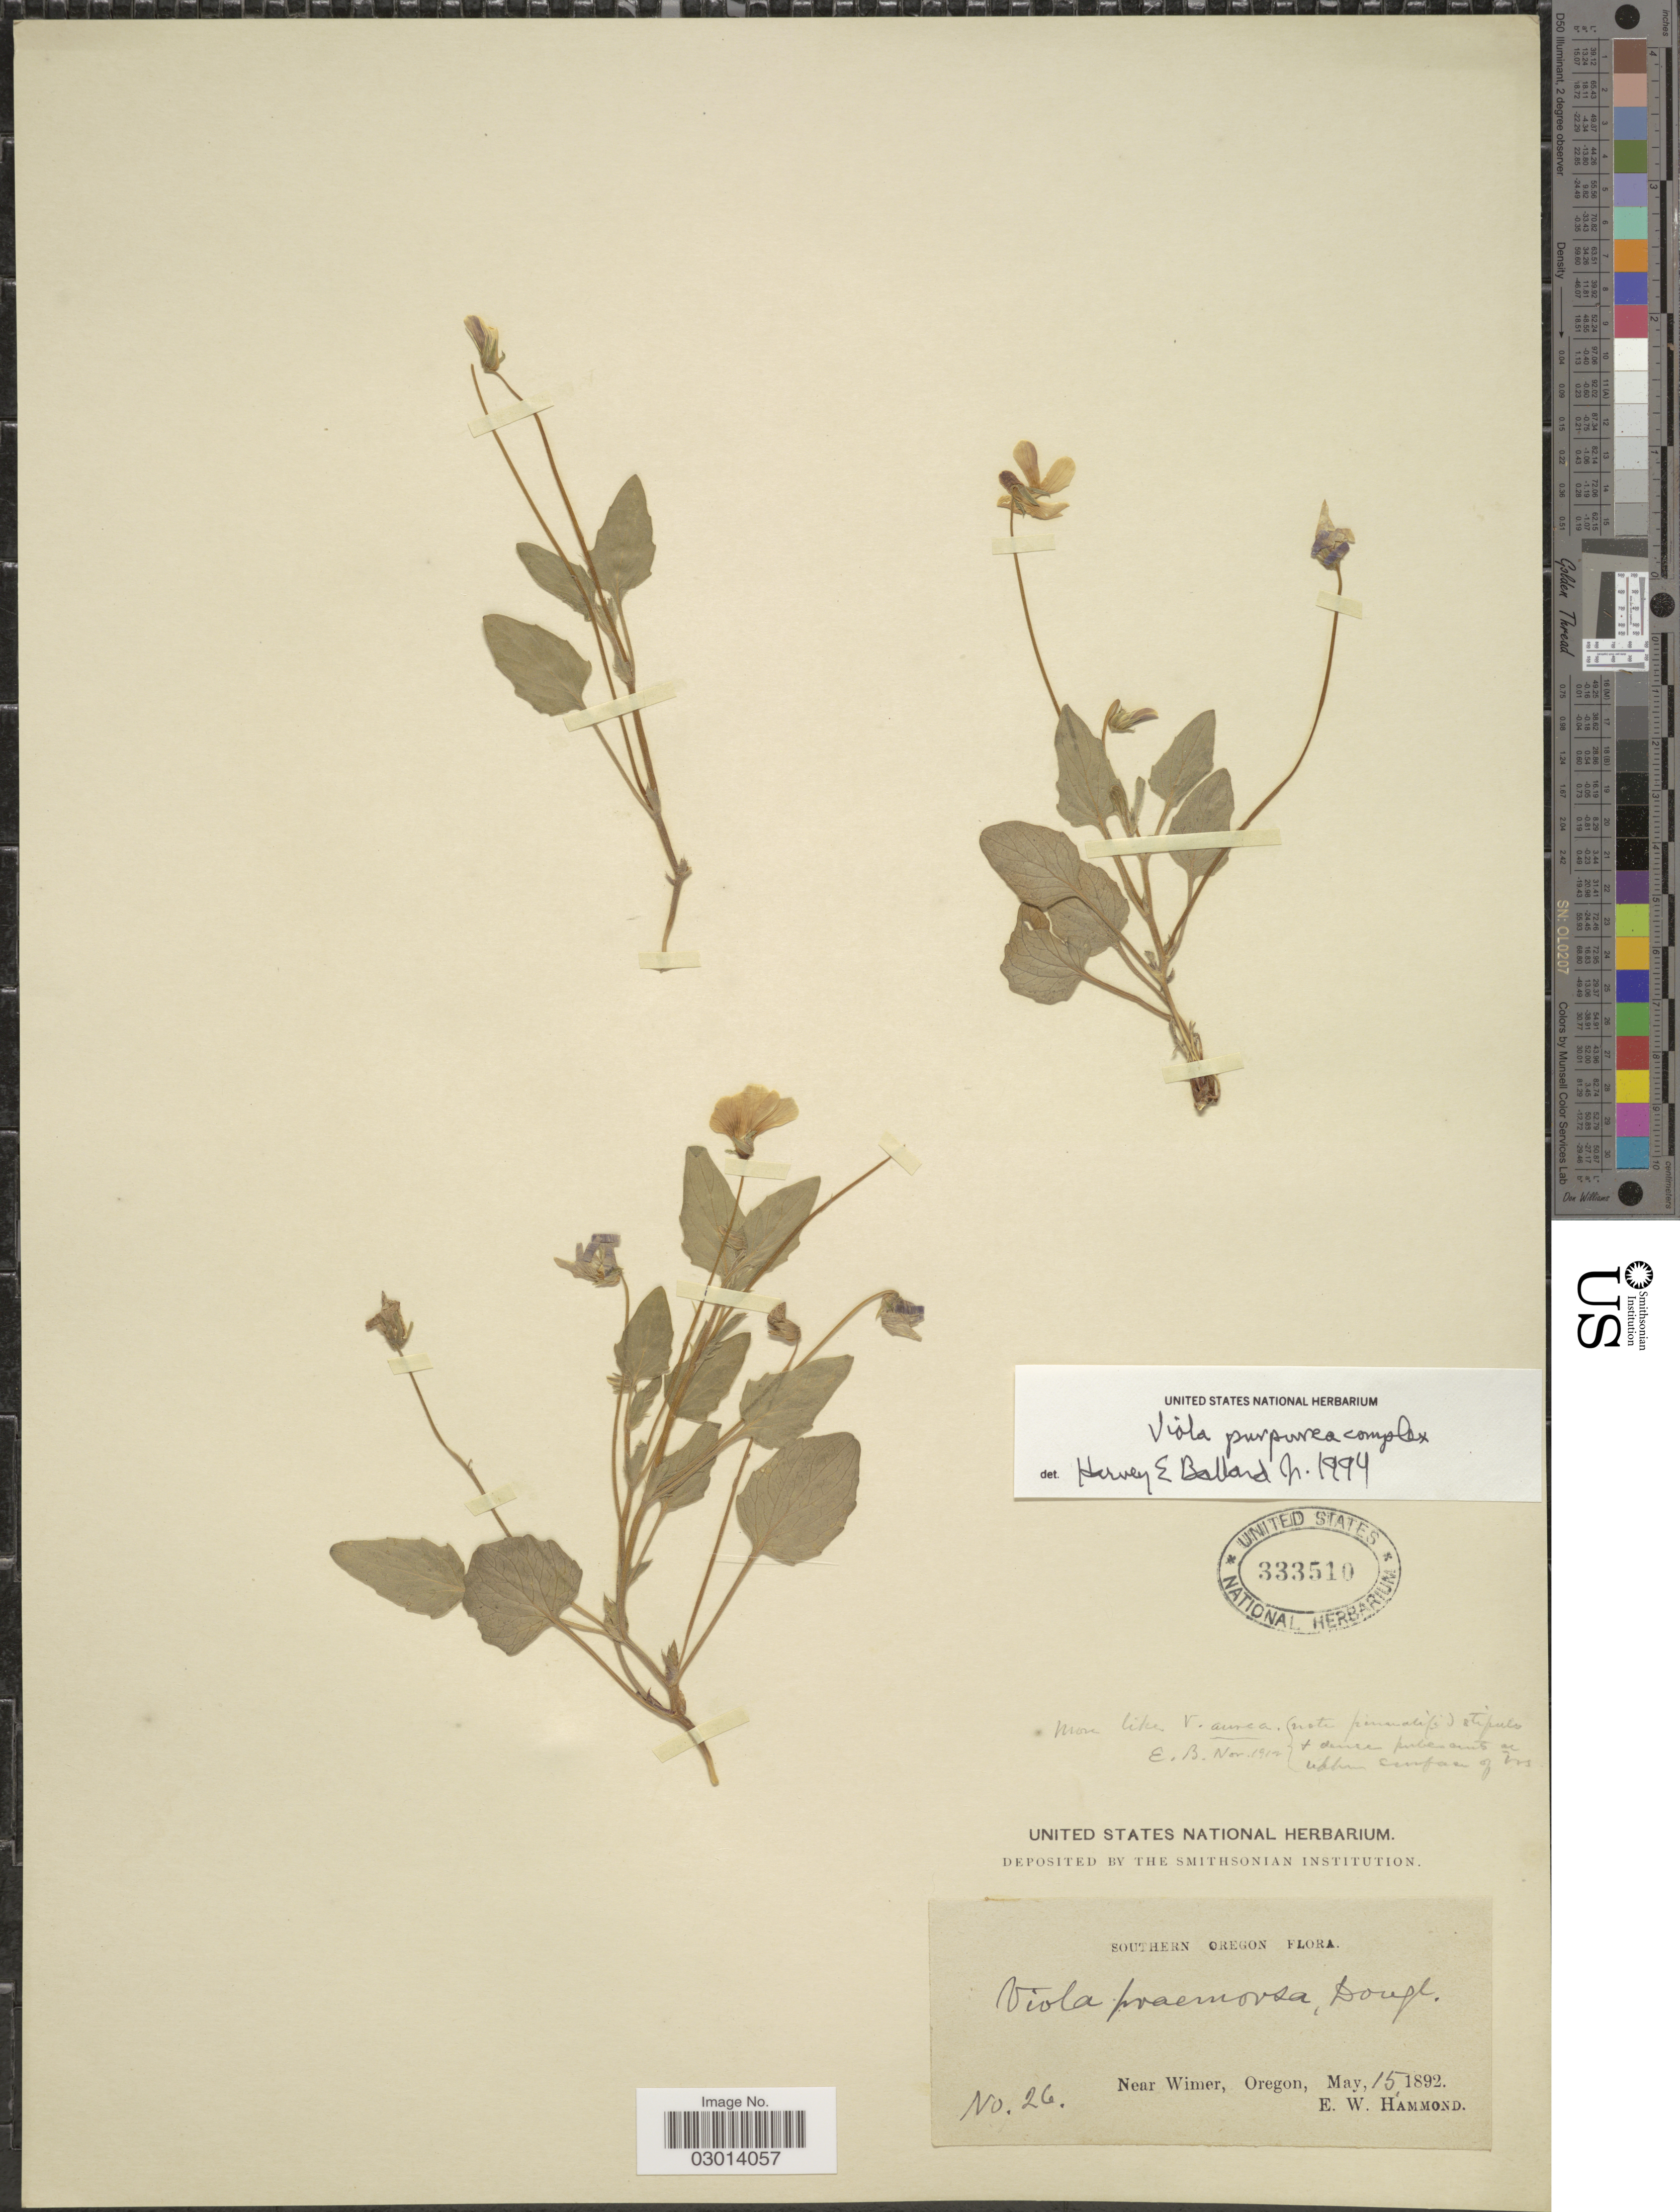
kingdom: Plantae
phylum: Tracheophyta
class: Magnoliopsida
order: Malpighiales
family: Violaceae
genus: Viola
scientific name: Viola purpurea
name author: Kellogg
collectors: E. Hammond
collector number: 26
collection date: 1892-05-15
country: United States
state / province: Oregon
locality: Southern Oregon. Near Wimer, Oregon.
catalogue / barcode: US 333510